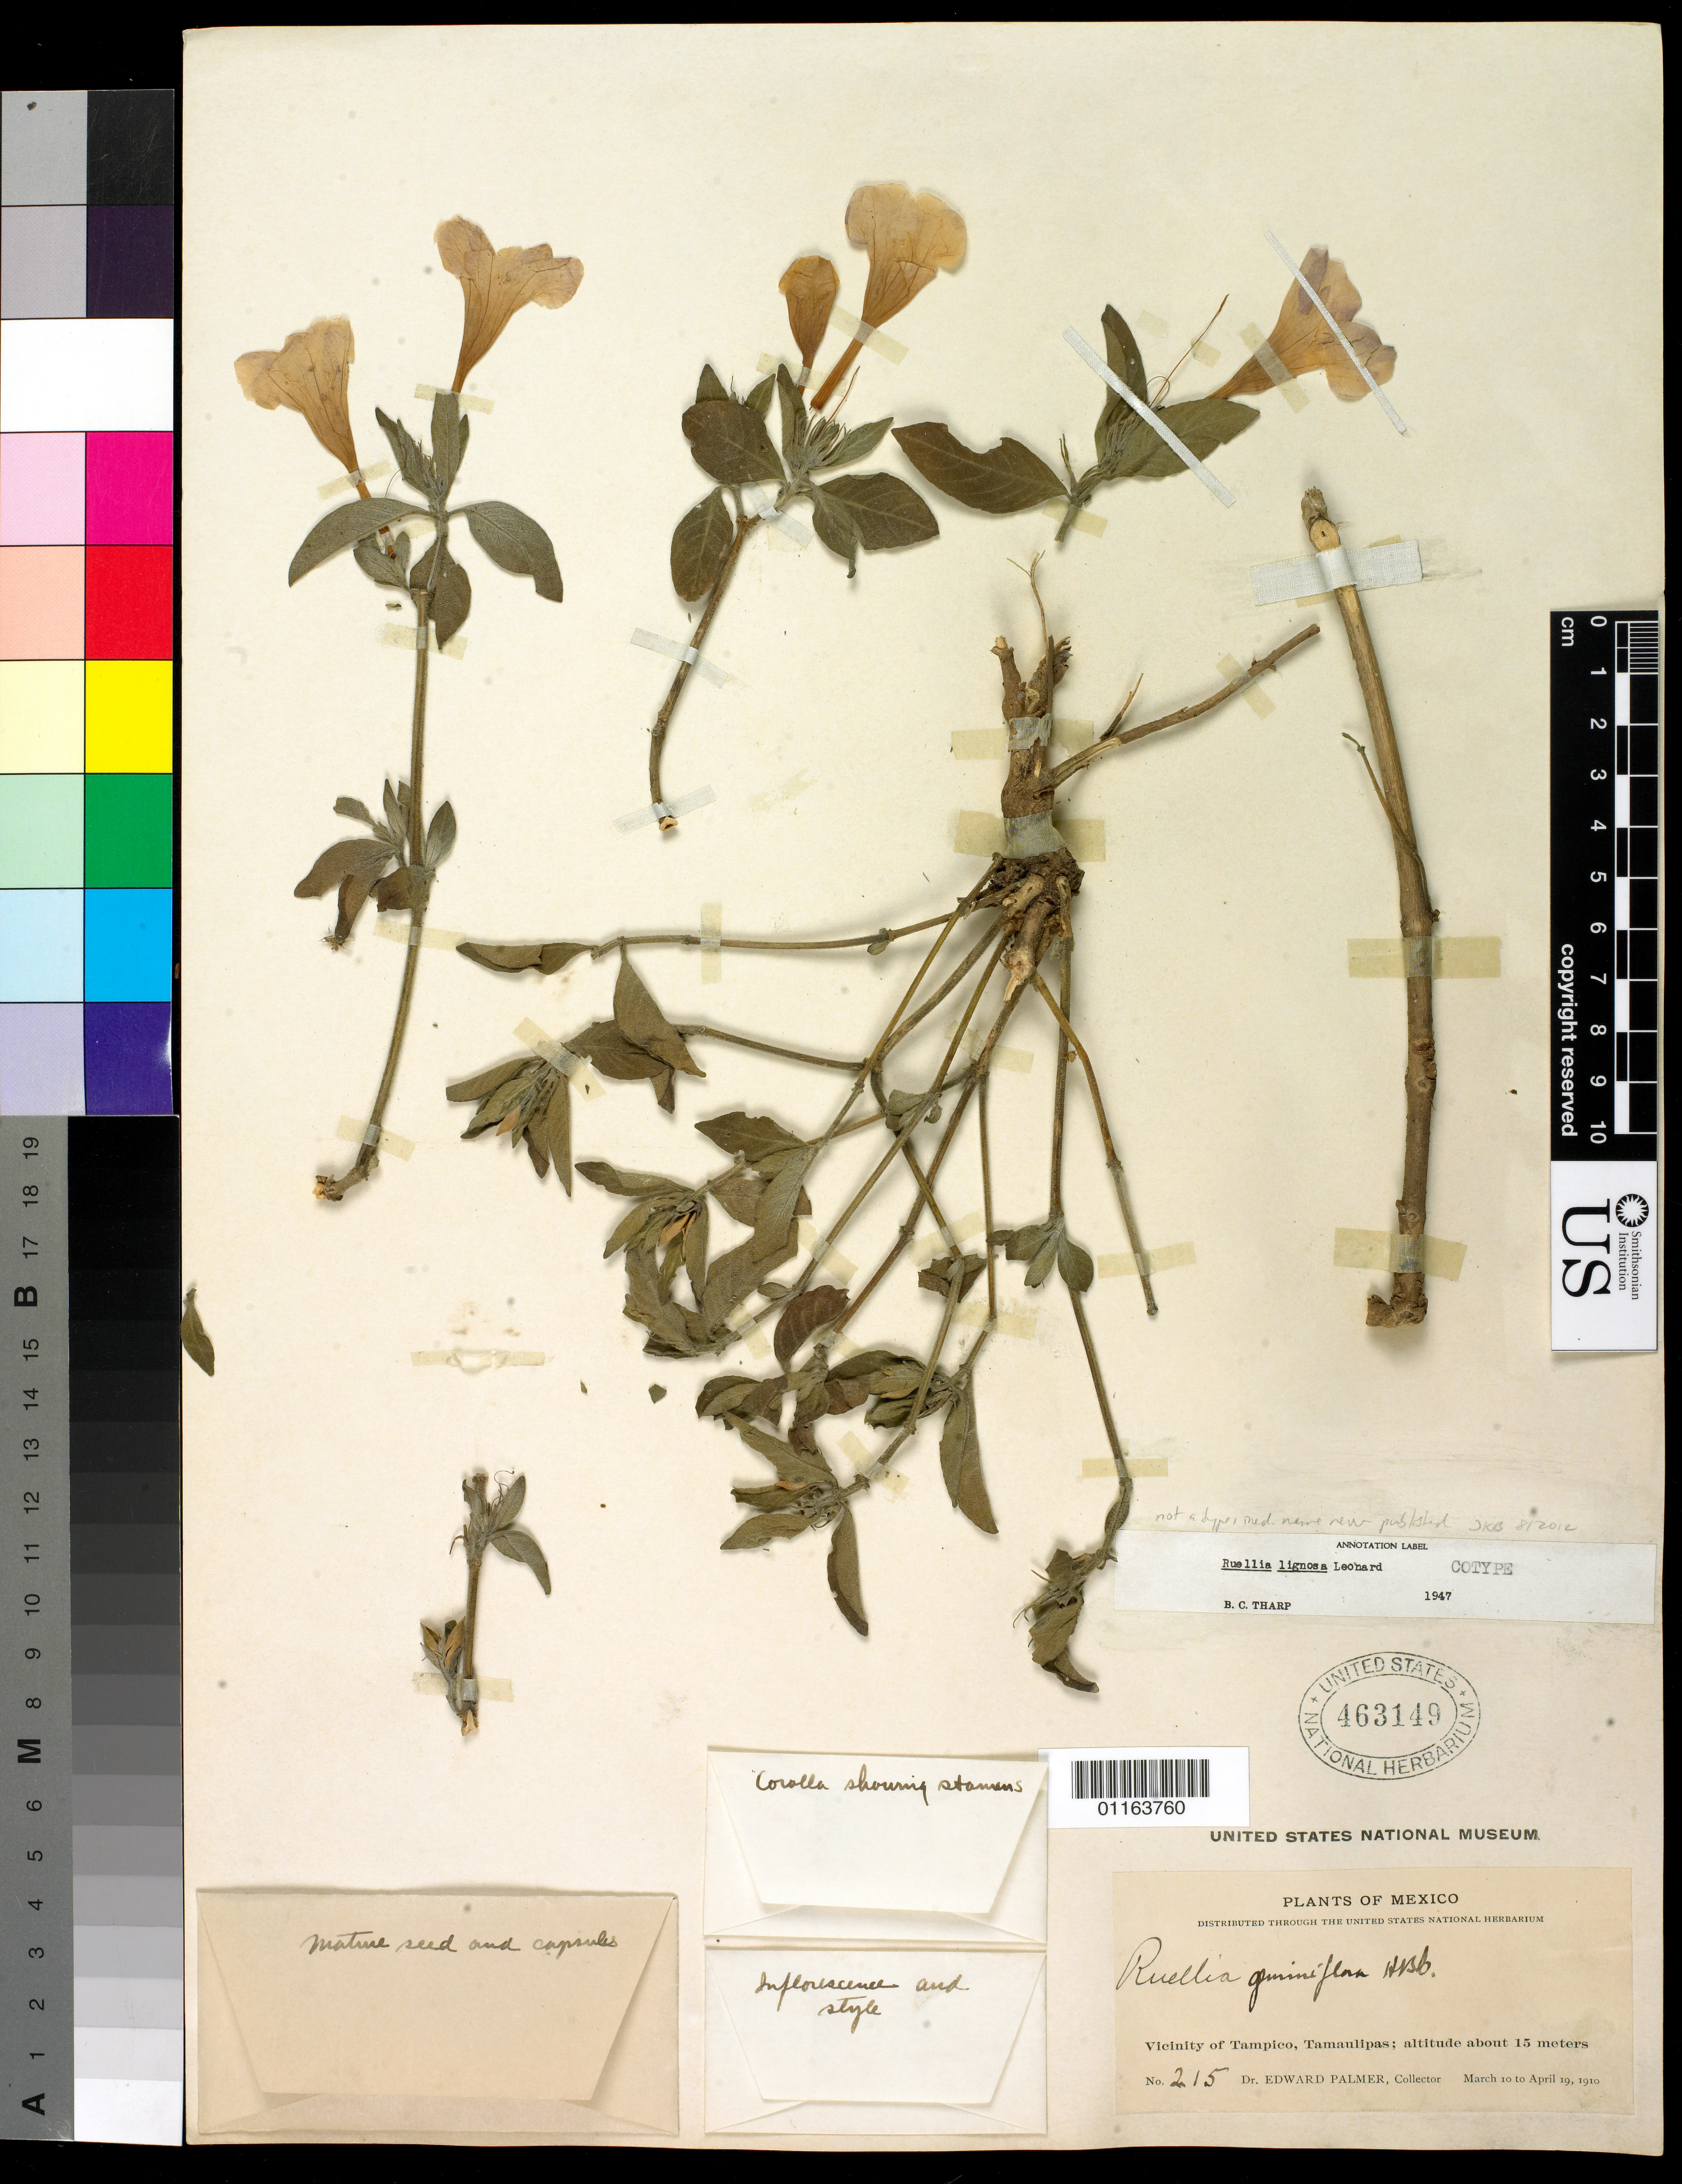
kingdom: Plantae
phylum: Tracheophyta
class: Magnoliopsida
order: Lamiales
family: Acanthaceae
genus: Ruellia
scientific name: Ruellia geminiflora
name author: Kunth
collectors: E. Palmer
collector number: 215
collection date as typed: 10 Mar 1910 to 19 Apr 1910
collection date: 1910-03-10/1910-04-19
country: Mexico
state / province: Tamaulipas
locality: Vicinity of Tampico.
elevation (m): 15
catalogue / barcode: US 463149